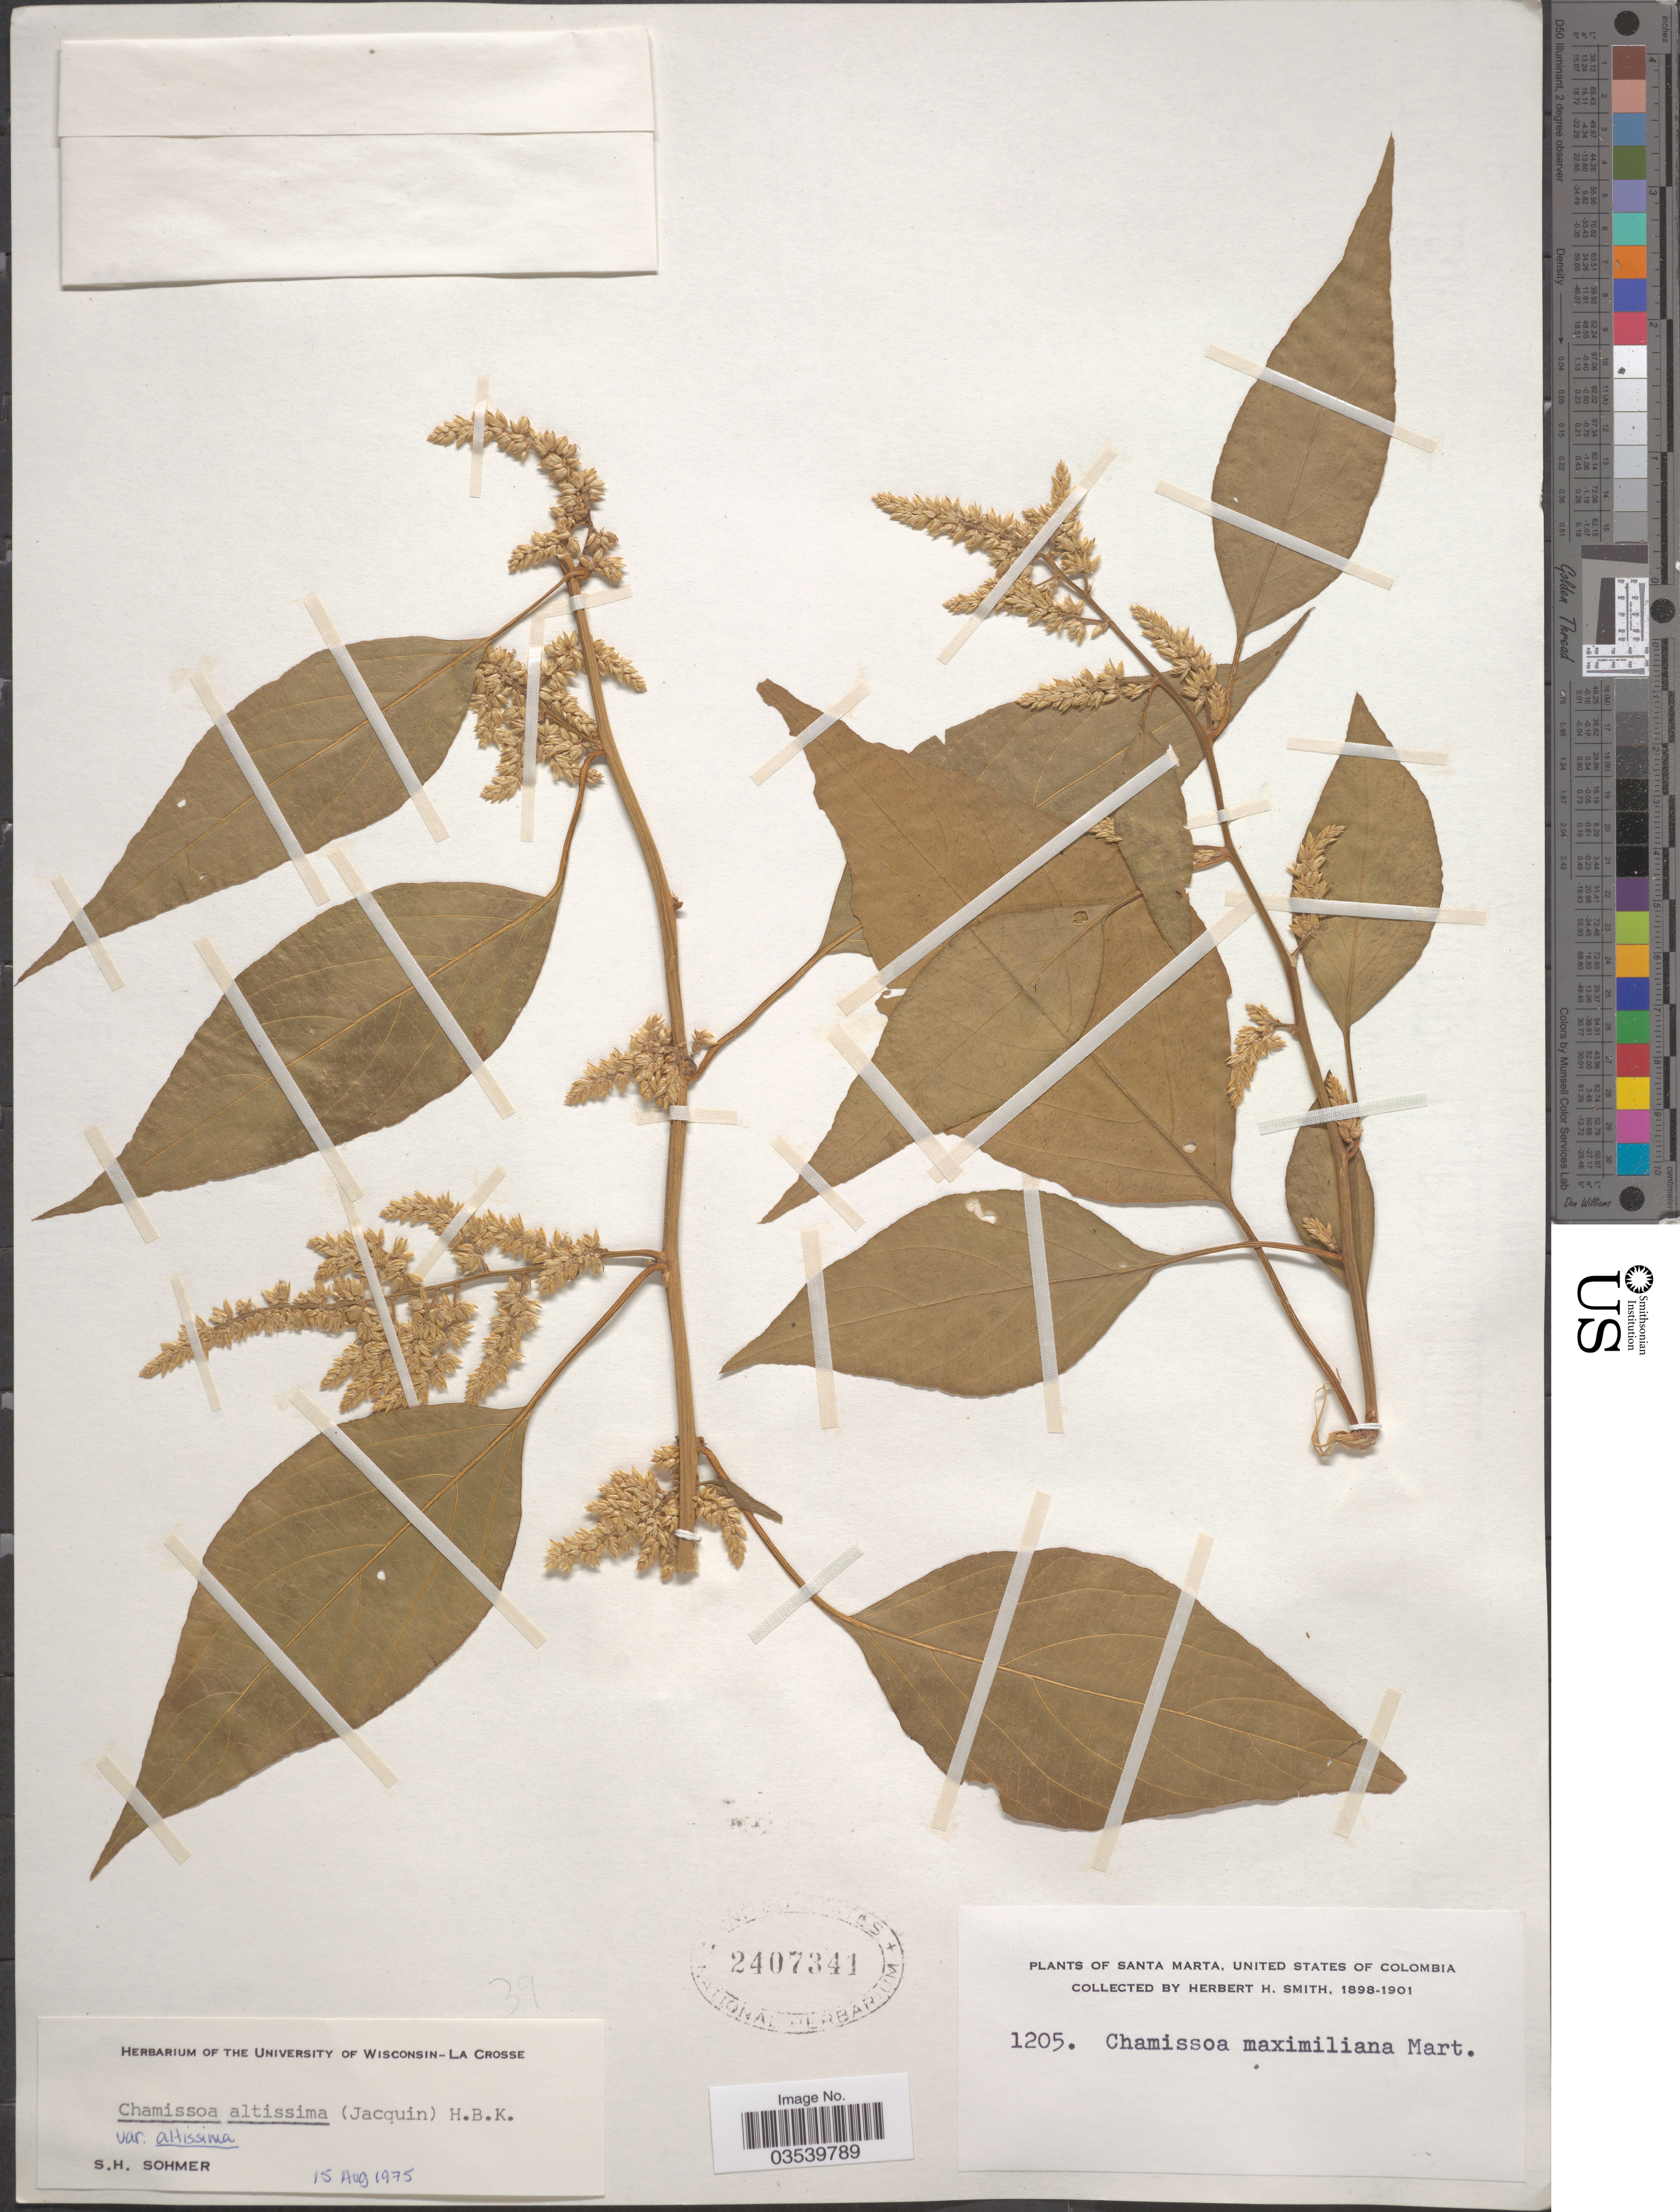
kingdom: Plantae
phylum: Tracheophyta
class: Magnoliopsida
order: Caryophyllales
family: Amaranthaceae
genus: Chamissoa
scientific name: Chamissoa altissima var. altissima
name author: (Jacq.) Kunth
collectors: Herbert H. Smith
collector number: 1205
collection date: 1898/1901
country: Colombia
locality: Santa Marta.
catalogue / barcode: US 2407341